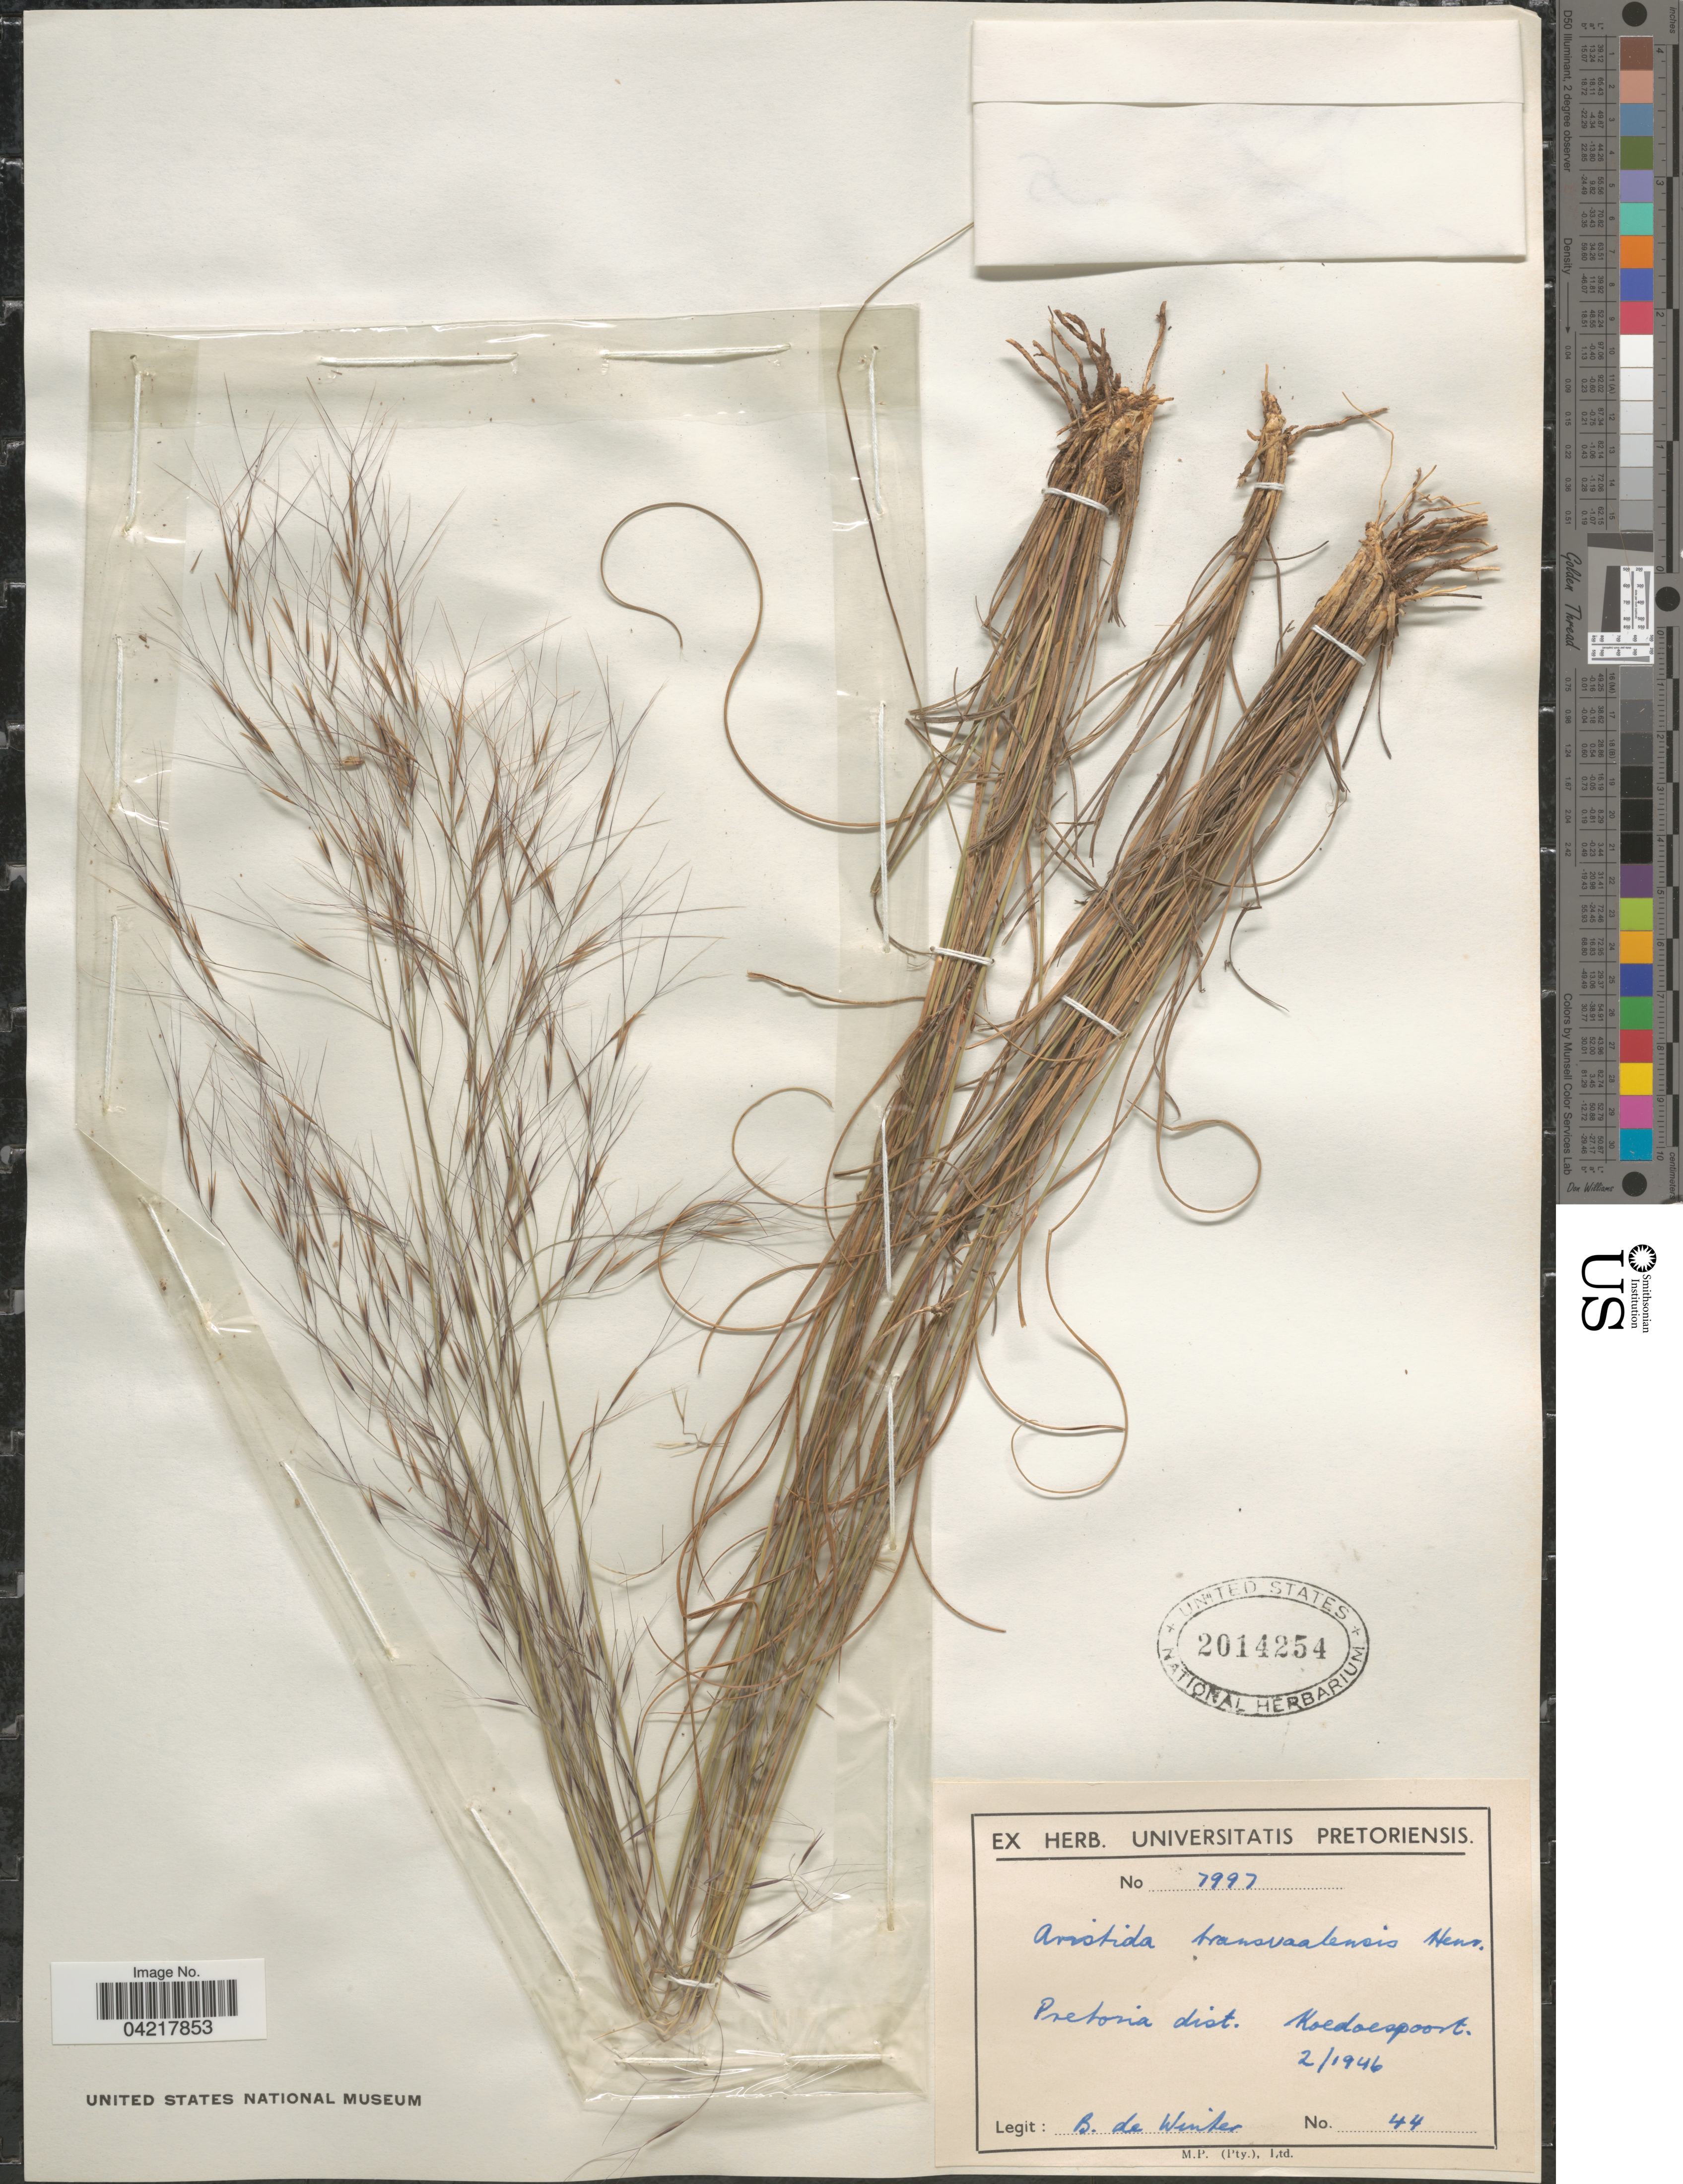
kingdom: Plantae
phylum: Tracheophyta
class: Liliopsida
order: Poales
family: Poaceae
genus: Aristida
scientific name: Aristida transvaalensis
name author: Henr.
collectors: B. de Winter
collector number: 44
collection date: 1946-02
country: South Africa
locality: Pretoria dist. Koedoespoort.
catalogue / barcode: US 2014254